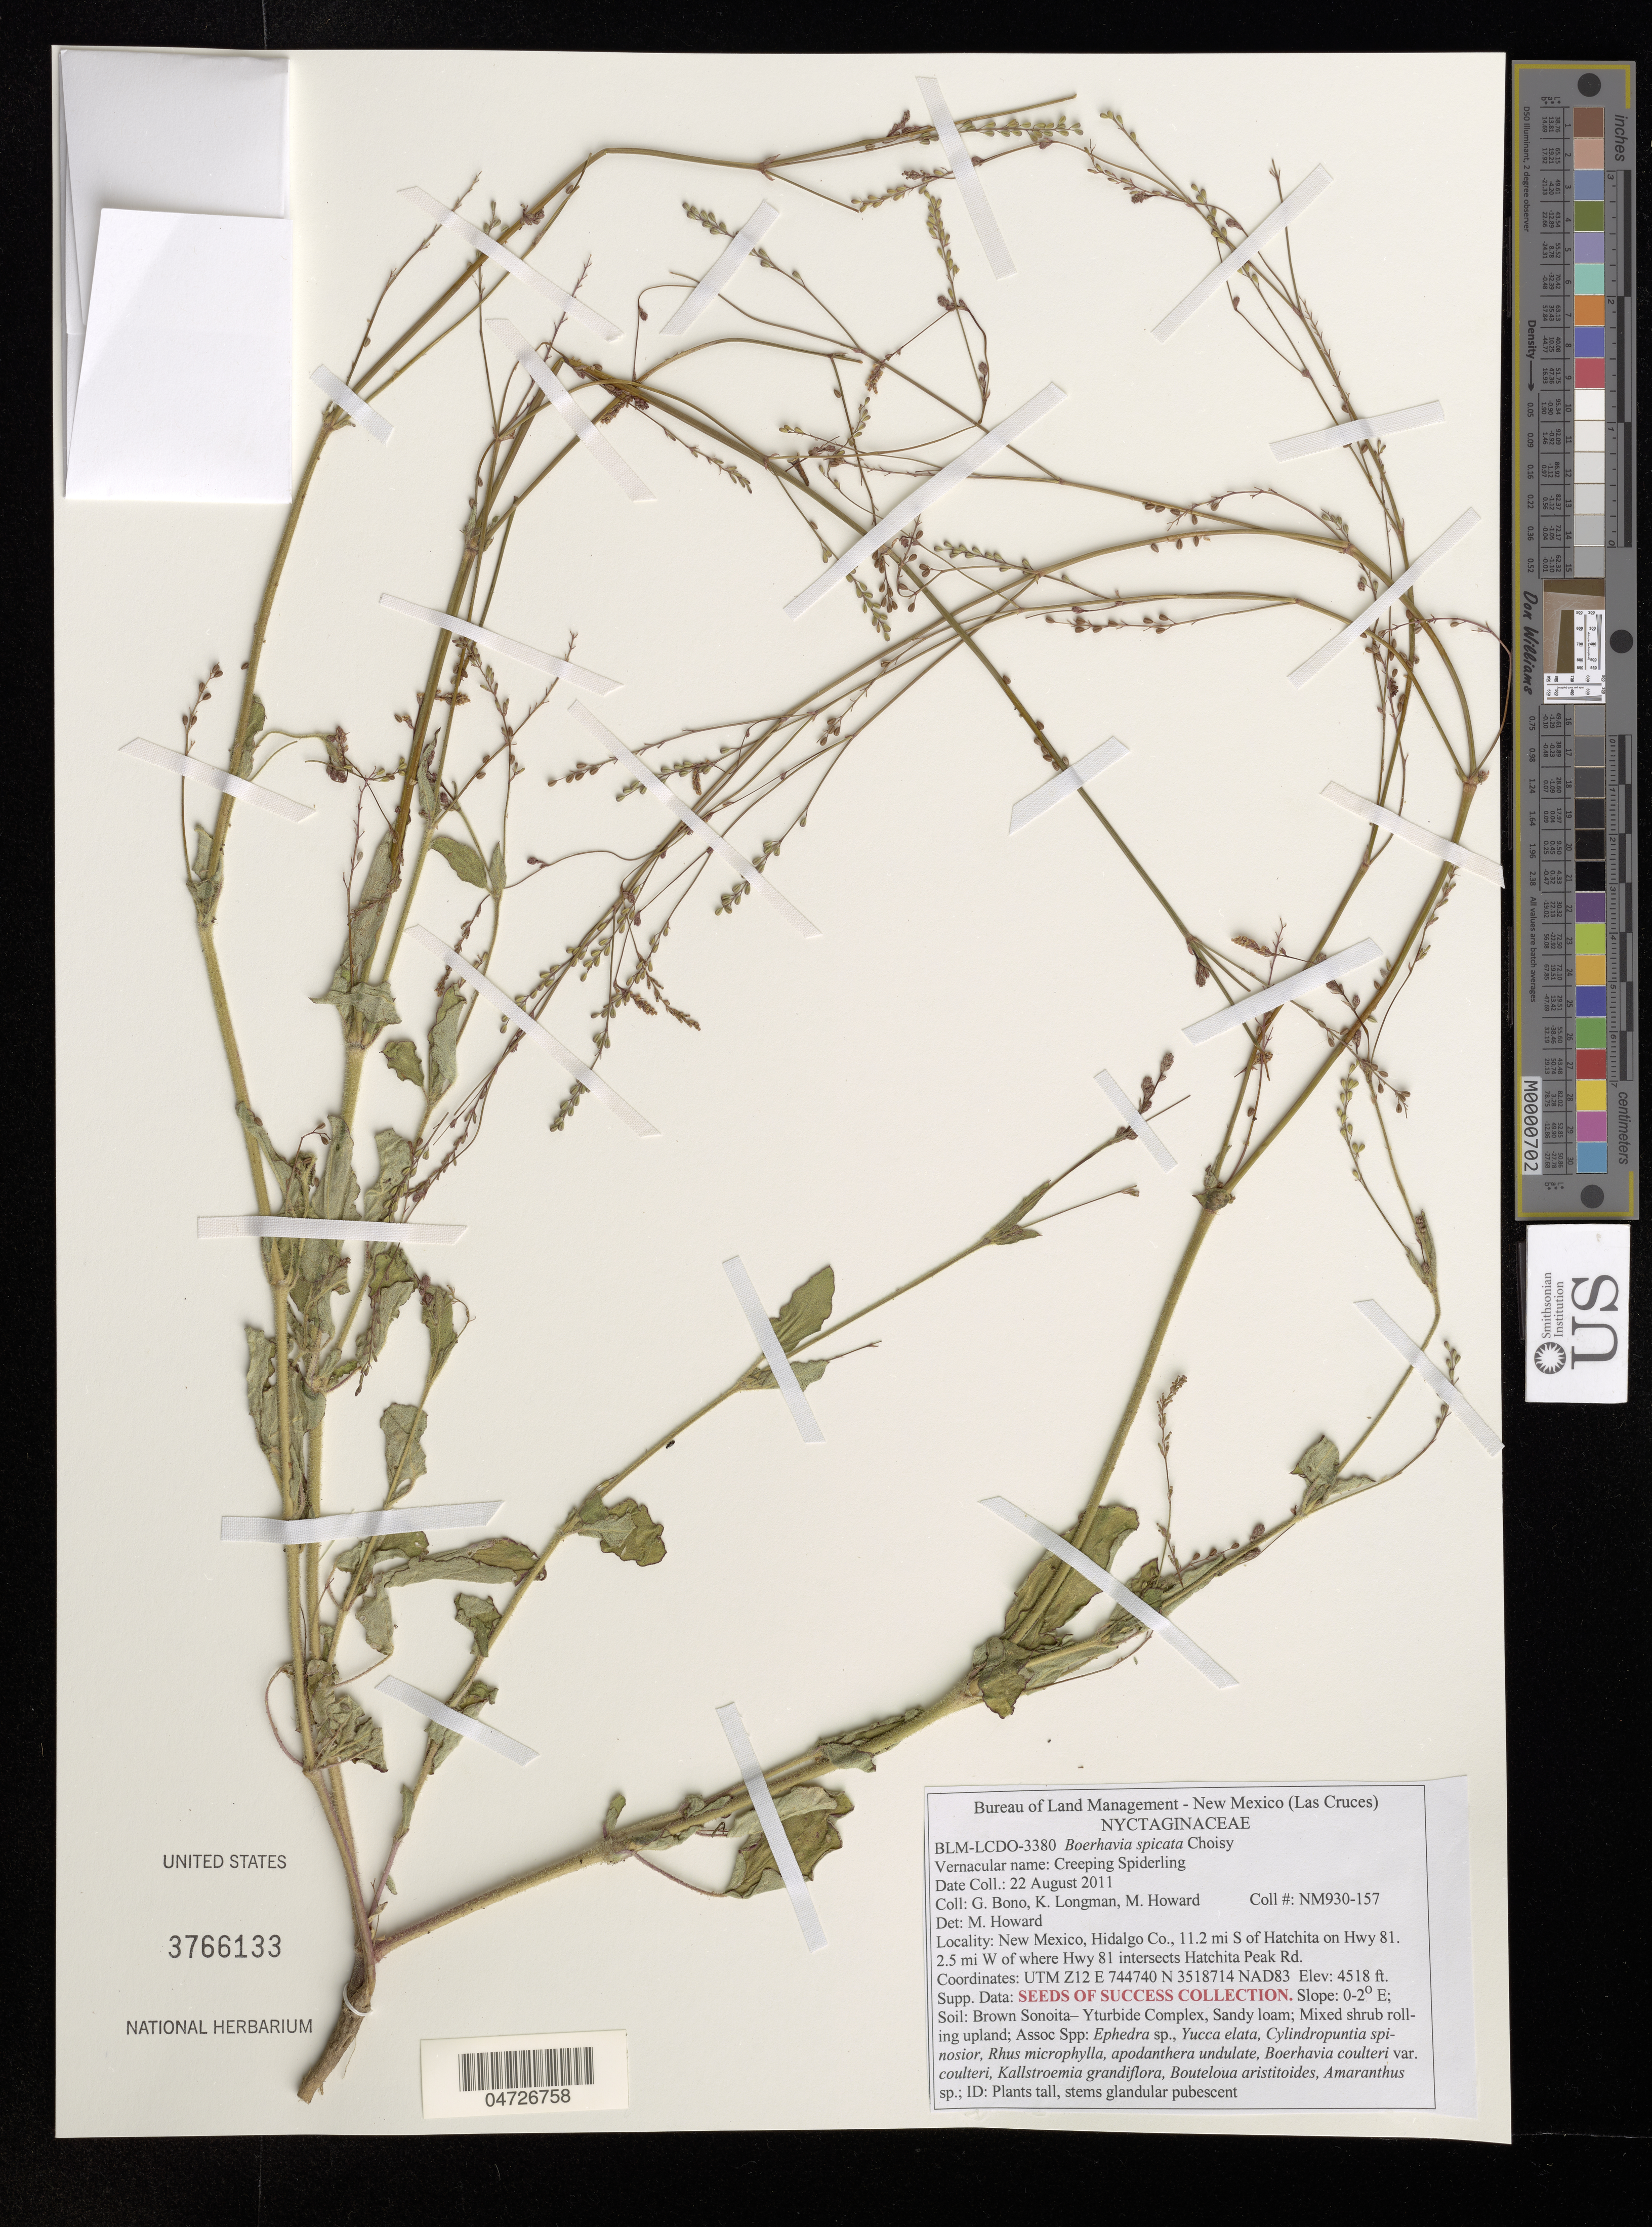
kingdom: Plantae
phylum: Tracheophyta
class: Magnoliopsida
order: Caryophyllales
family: Nyctaginaceae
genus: Boerhavia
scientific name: Boerhavia spicata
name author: Choisy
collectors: G. Bono, K. Longman & M. Howard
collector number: NM930-157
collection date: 2011-08-22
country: United States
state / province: New Mexico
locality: New Mexico, Hidalgo Co., 11.2 mi S of Hatchita on Hwy 81. 2.5 mi W of where Hwy 81 intersects Hatchita Peak Rd.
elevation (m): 1377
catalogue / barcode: US 3766133